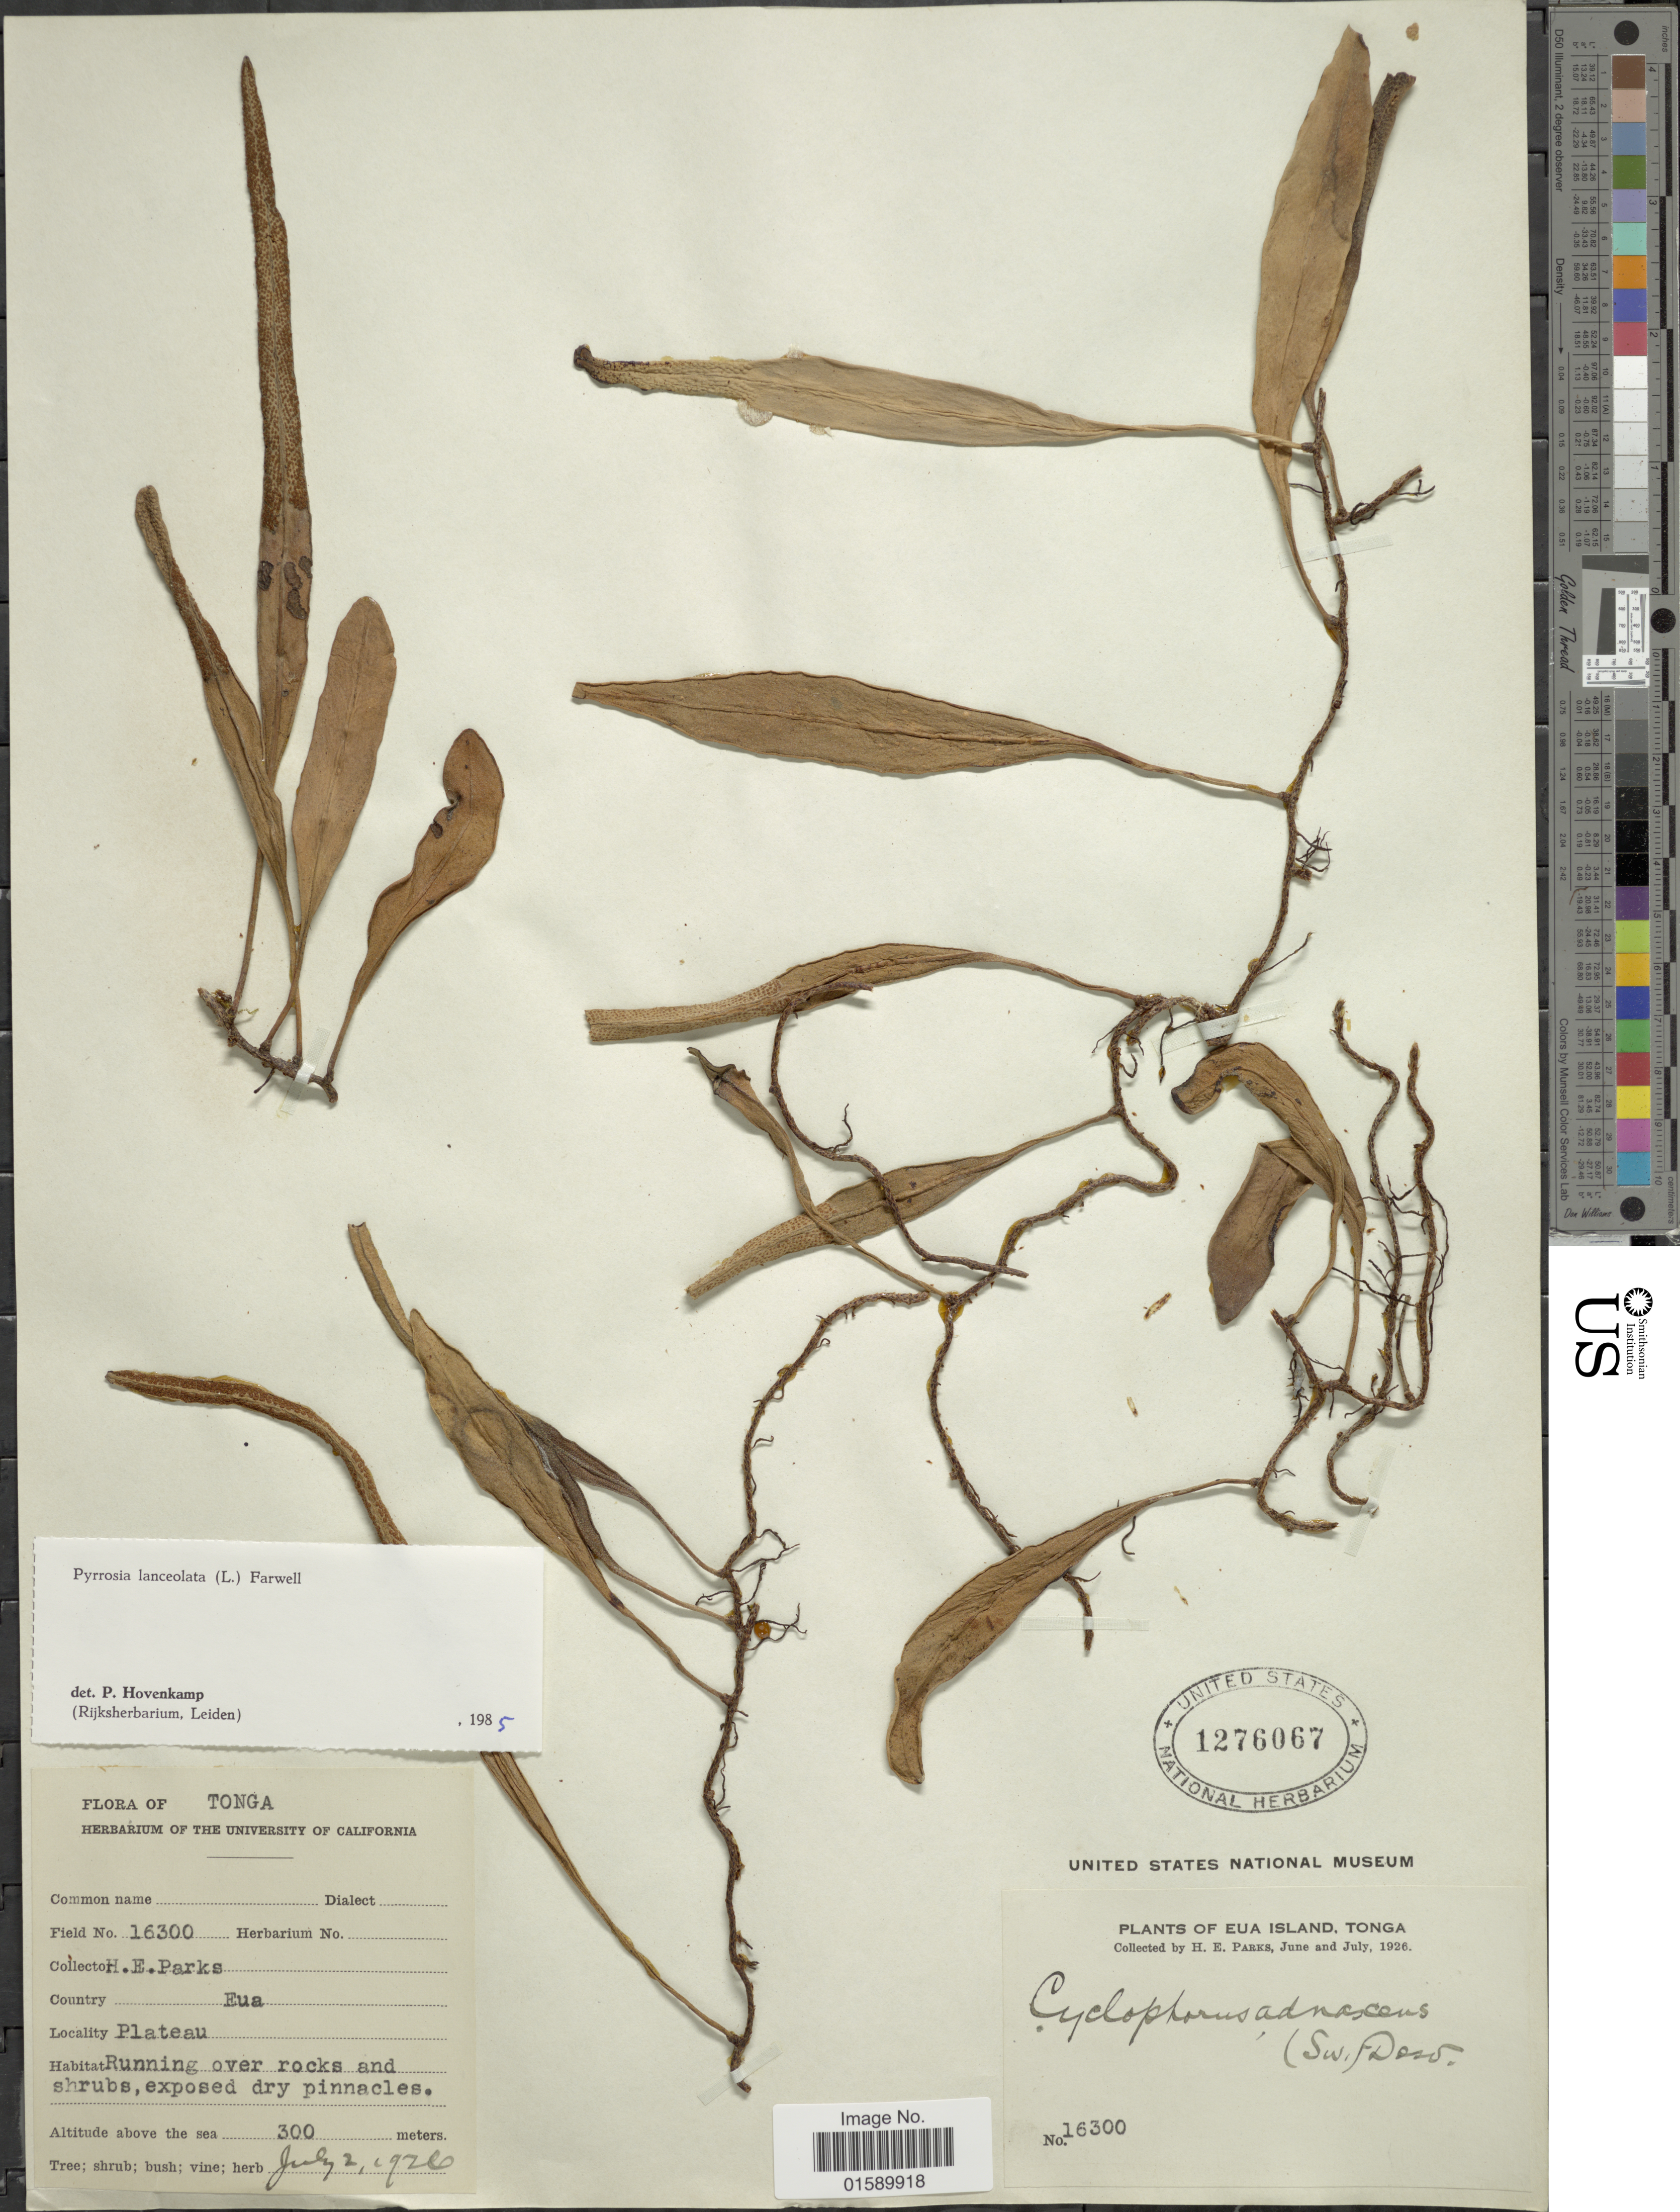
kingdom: Plantae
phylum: Tracheophyta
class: Polypodiopsida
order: Polypodiales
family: Polypodiaceae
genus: Pyrrosia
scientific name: Pyrrosia lanceolata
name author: (L.) Farw.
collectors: H. E. Parks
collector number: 16300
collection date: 1926-07-02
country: Tonga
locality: Tonga, Eua, Plateau.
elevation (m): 300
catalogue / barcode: US 1276067